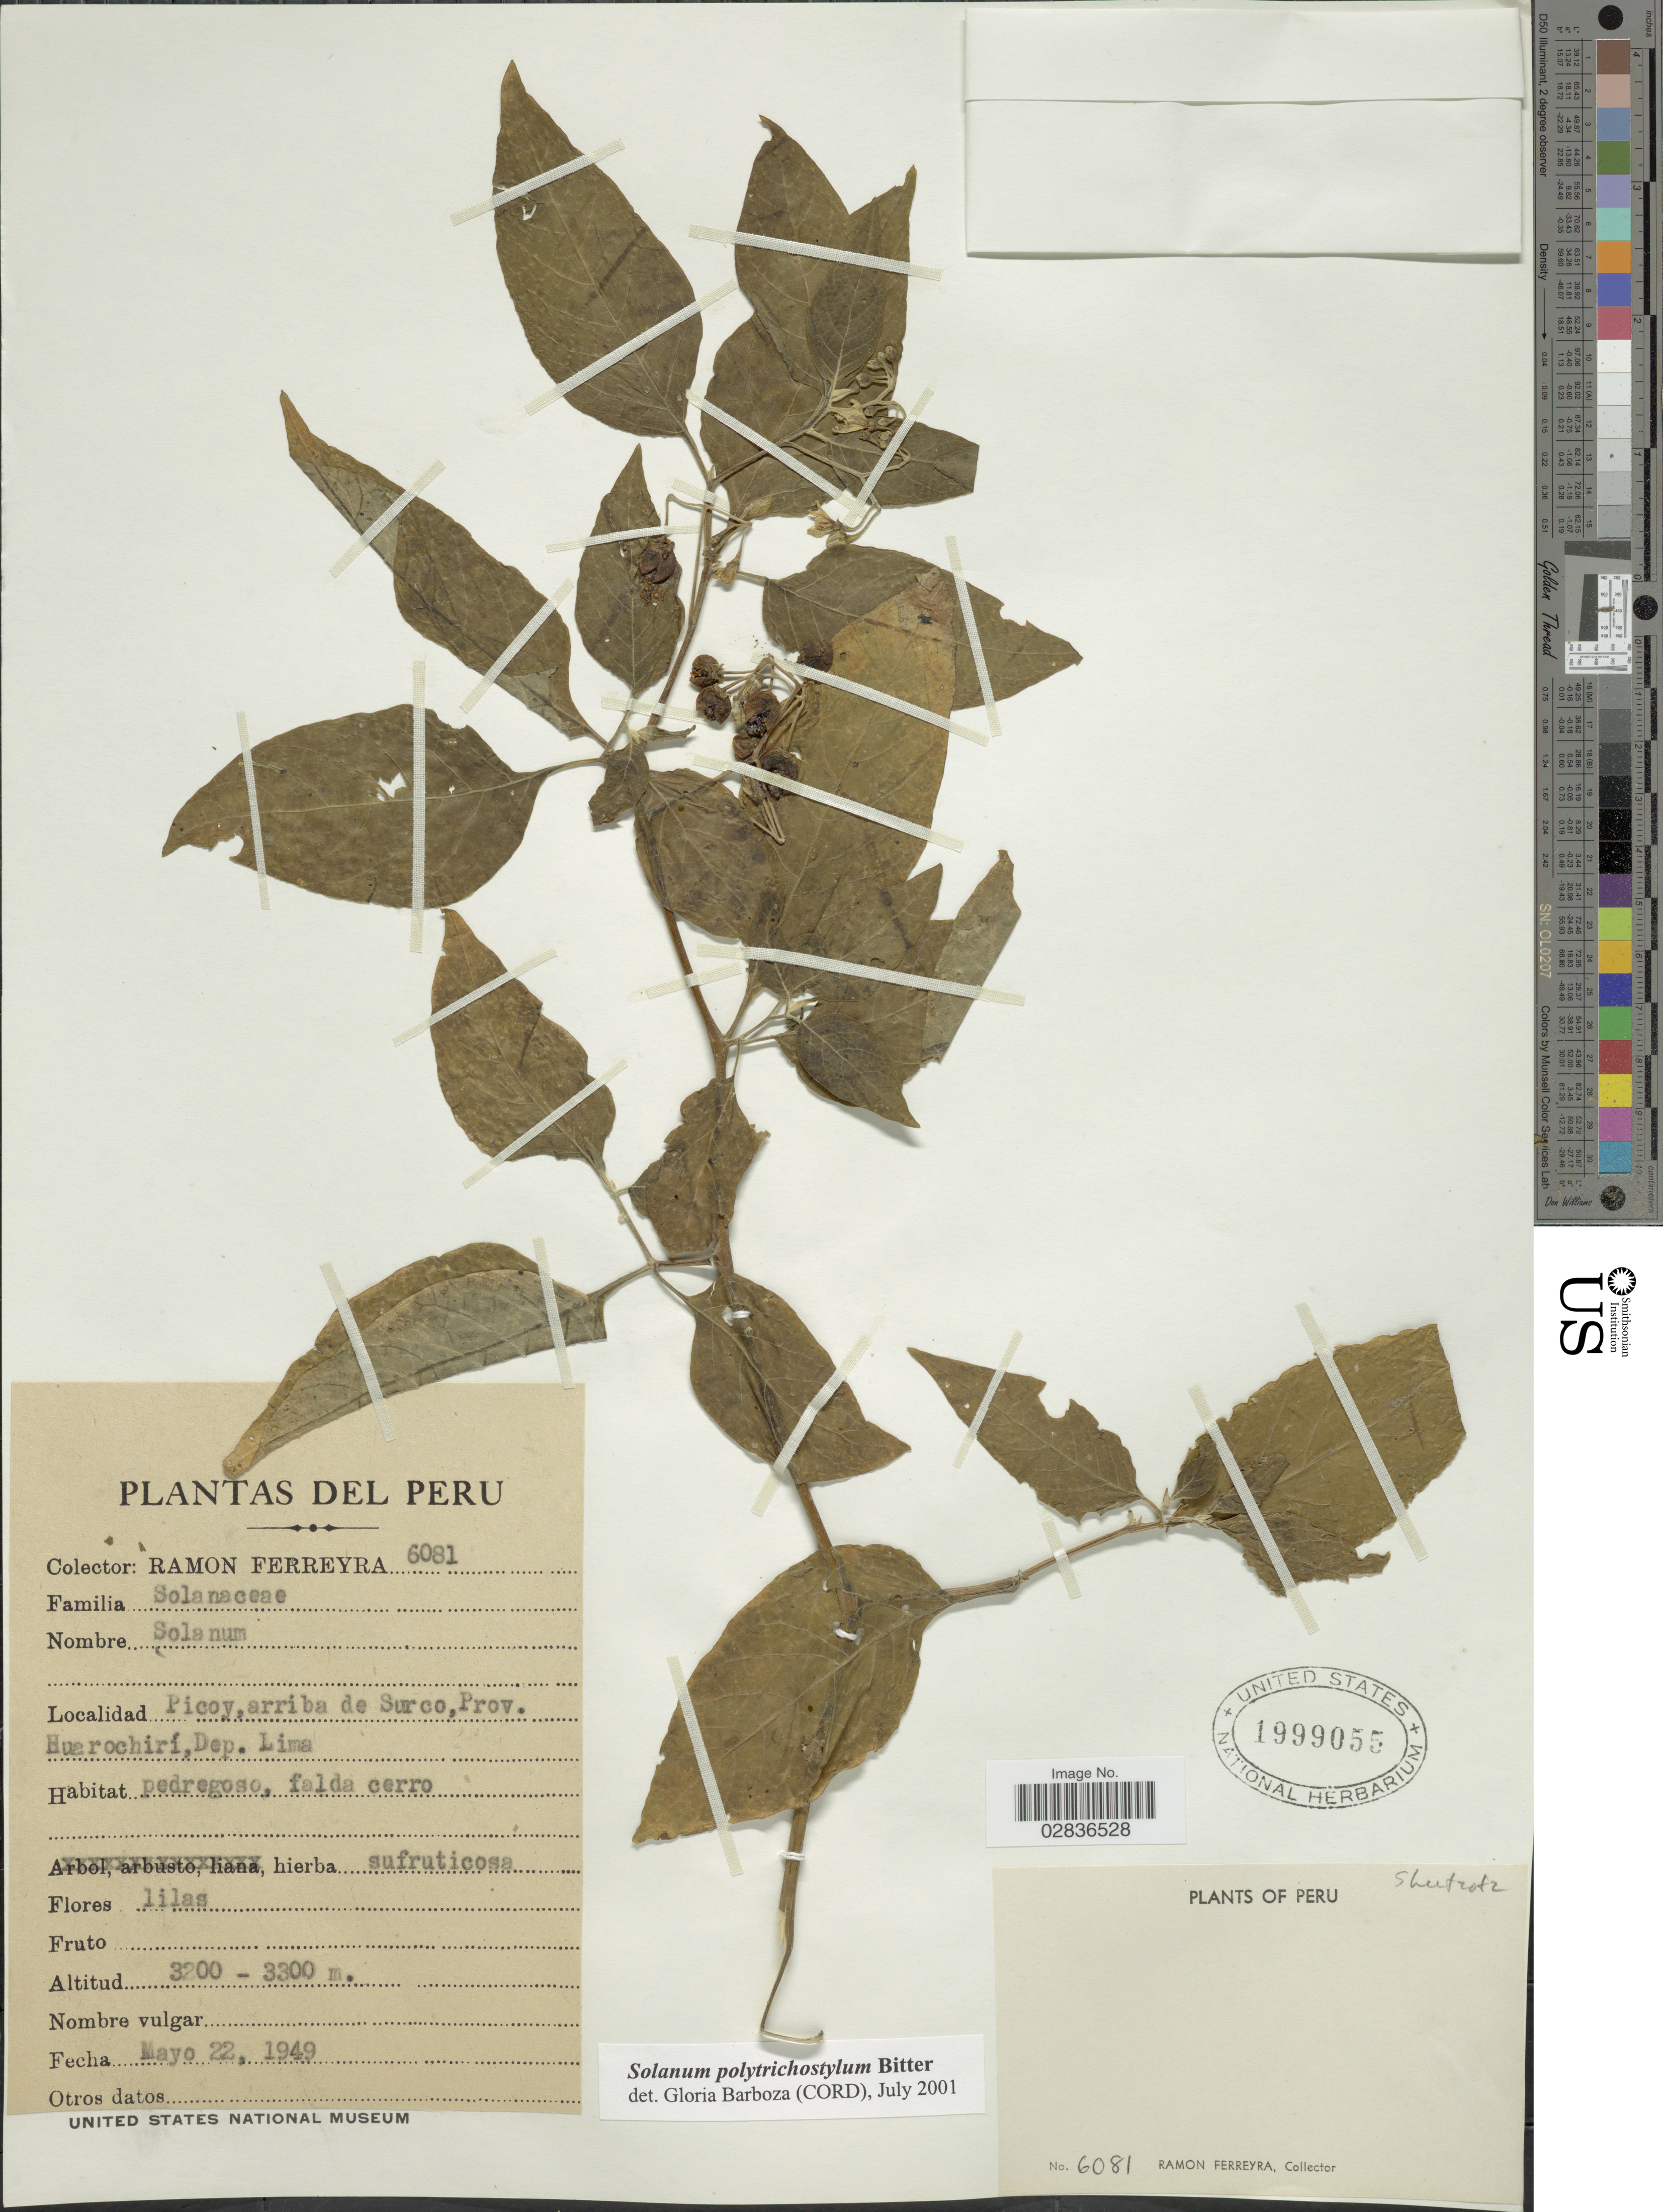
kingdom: Plantae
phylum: Tracheophyta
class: Magnoliopsida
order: Solanales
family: Solanaceae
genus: Solanum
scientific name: Solanum polytrichostylum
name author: Bitter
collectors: R. A. Ferreyra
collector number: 6081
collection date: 1949-05-22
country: Peru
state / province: Lima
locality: Picoy, arriba de Surco, Prov. Huarochirí, Dep. Lima.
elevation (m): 3200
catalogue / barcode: US 1999055